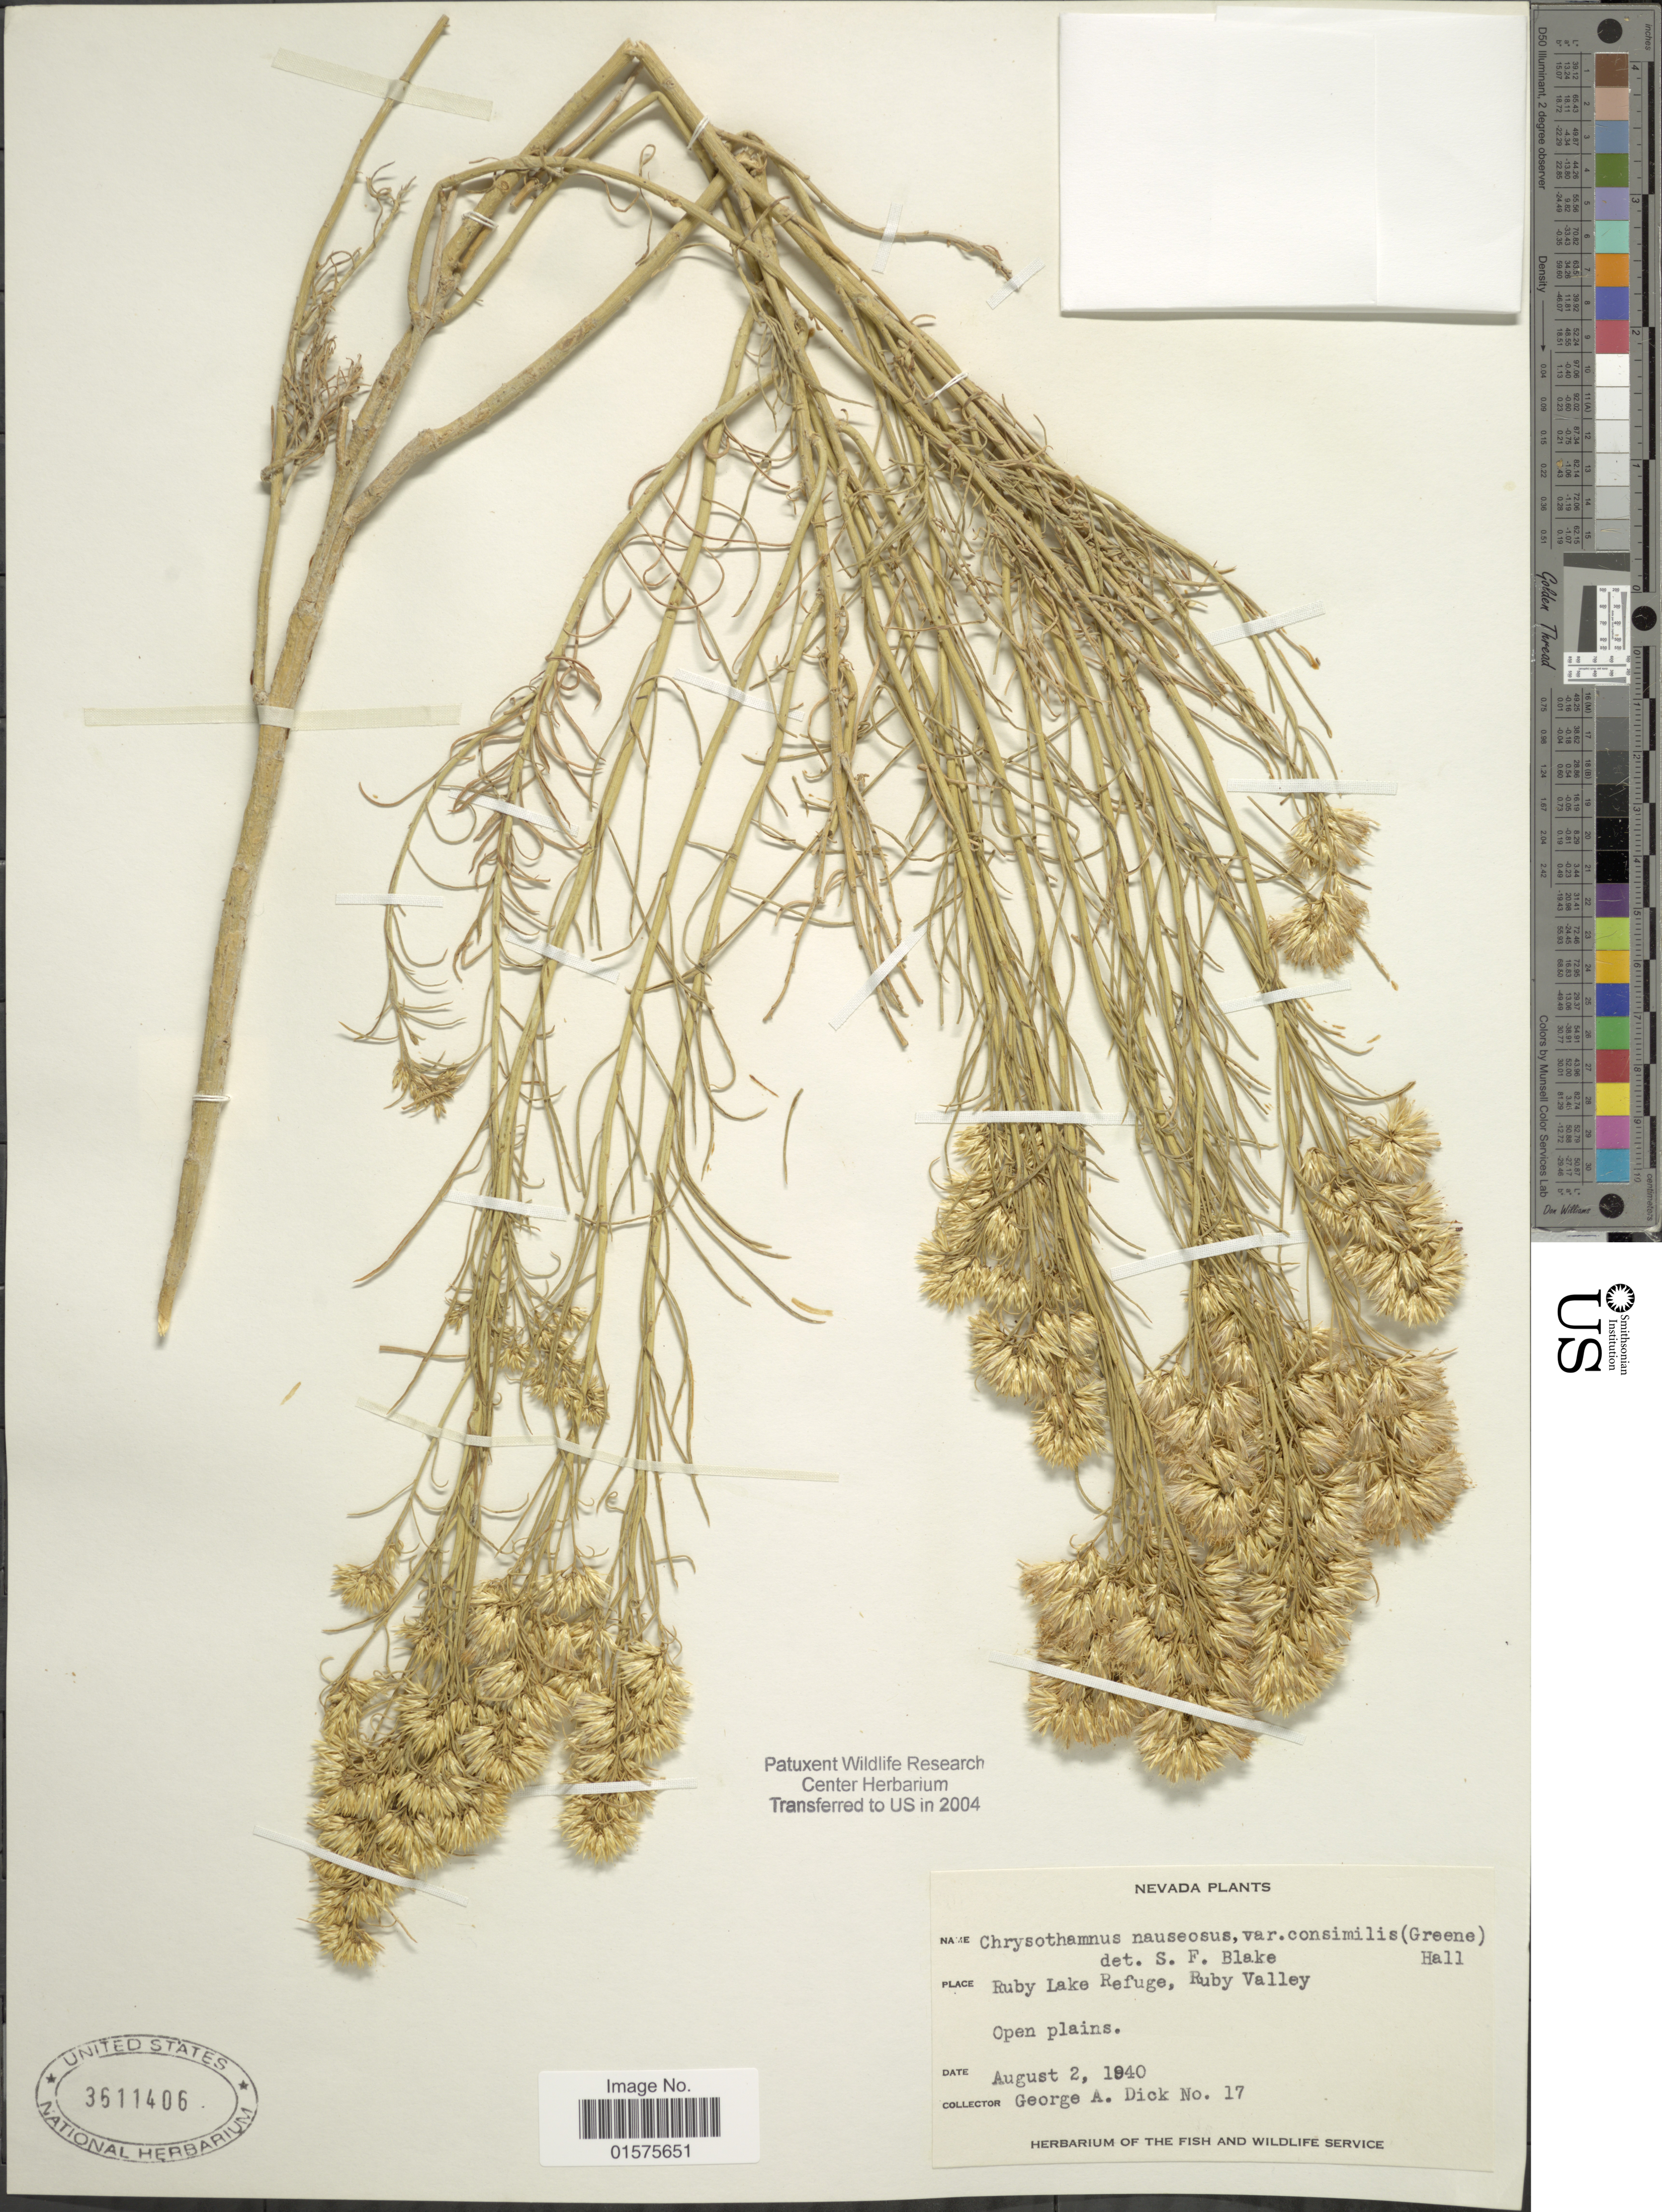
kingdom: Plantae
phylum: Tracheophyta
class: Magnoliopsida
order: Asterales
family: Asteraceae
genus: Ericameria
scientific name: Ericameria nauseosa var. oreophila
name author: (A. Nelson) G.L. Nesom & G.I. Baird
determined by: Urbatsch, Lowell E., Curator (LSU), Louisiana State University (UNITED STATES)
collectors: G. Dick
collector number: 17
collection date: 1940-08-02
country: United States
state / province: Nevada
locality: Ruby Lake Refuge, Ruby Valley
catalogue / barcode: US 3611406